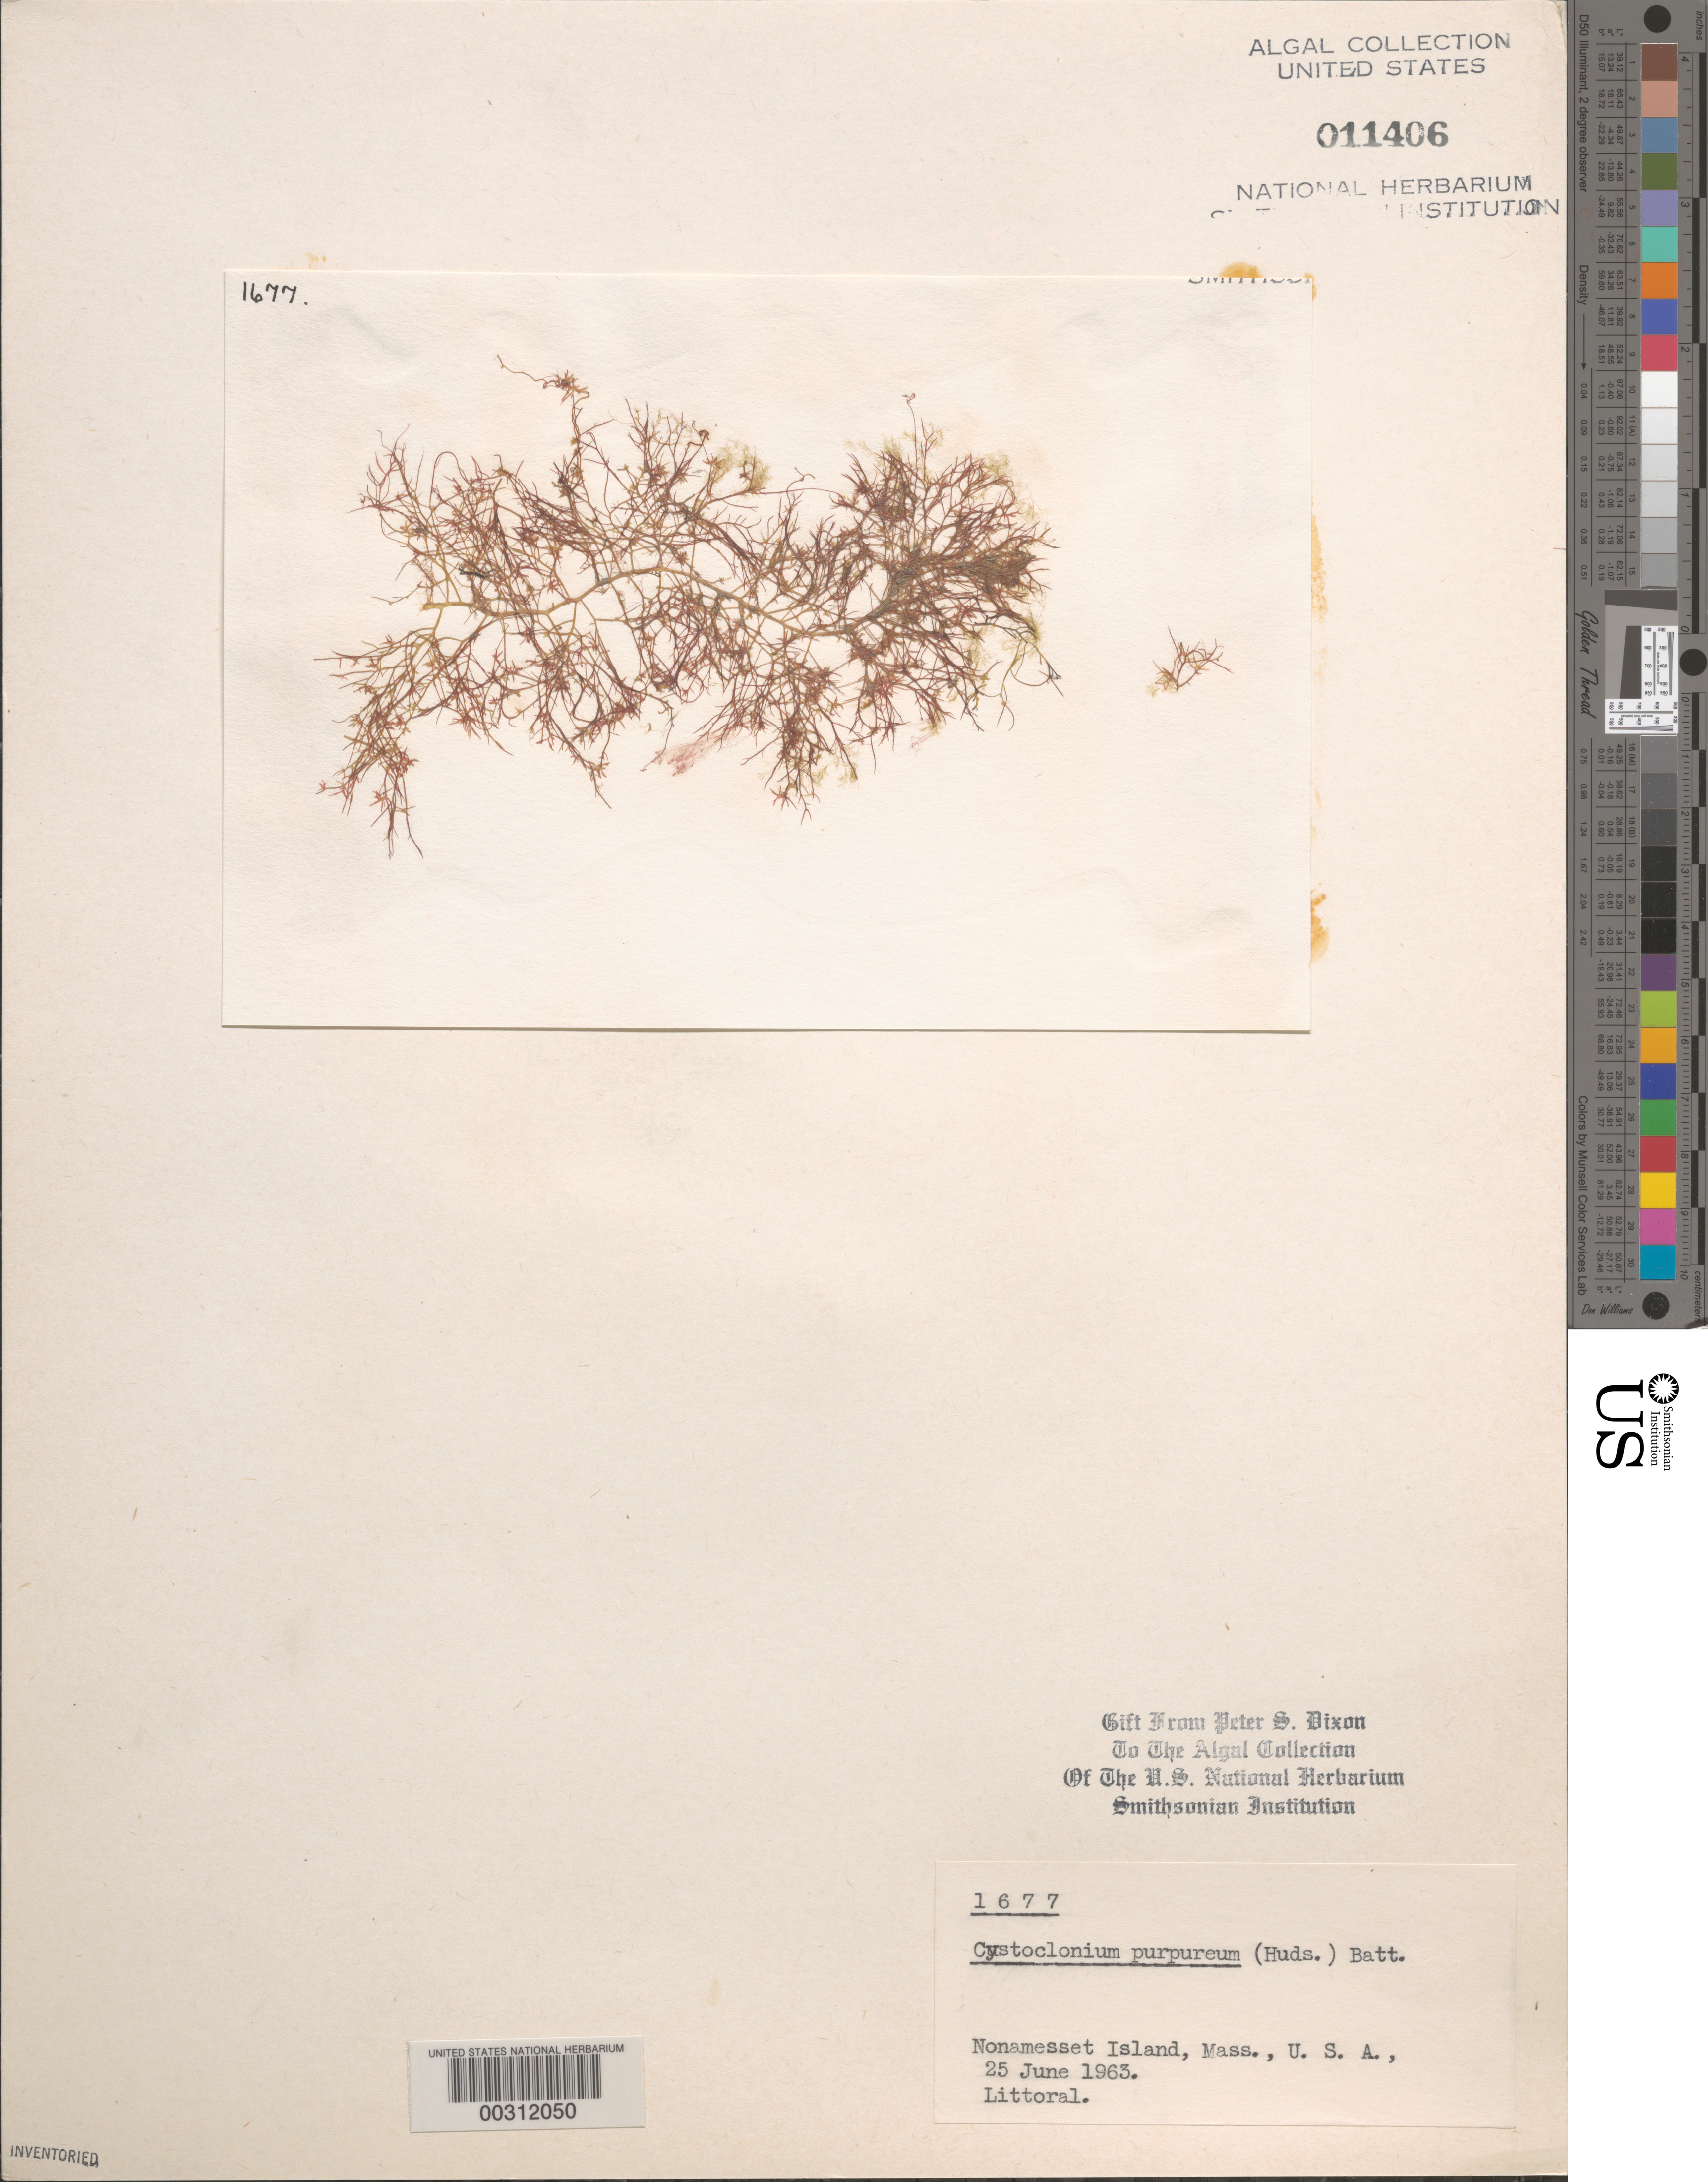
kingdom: Plantae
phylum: Rhodophyta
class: Florideophyceae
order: Gigartinales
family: Cystocloniaceae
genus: Cystoclonium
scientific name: Cystoclonium purpureum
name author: (Huds.) Batters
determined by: Dixon, P. S.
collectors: P. S. Dixon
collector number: PSD 1677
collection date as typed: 25 Jun 1963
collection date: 1963-06-25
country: United States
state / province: Massachusetts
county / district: Dukes County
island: Nonamesset Island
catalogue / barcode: US 11406